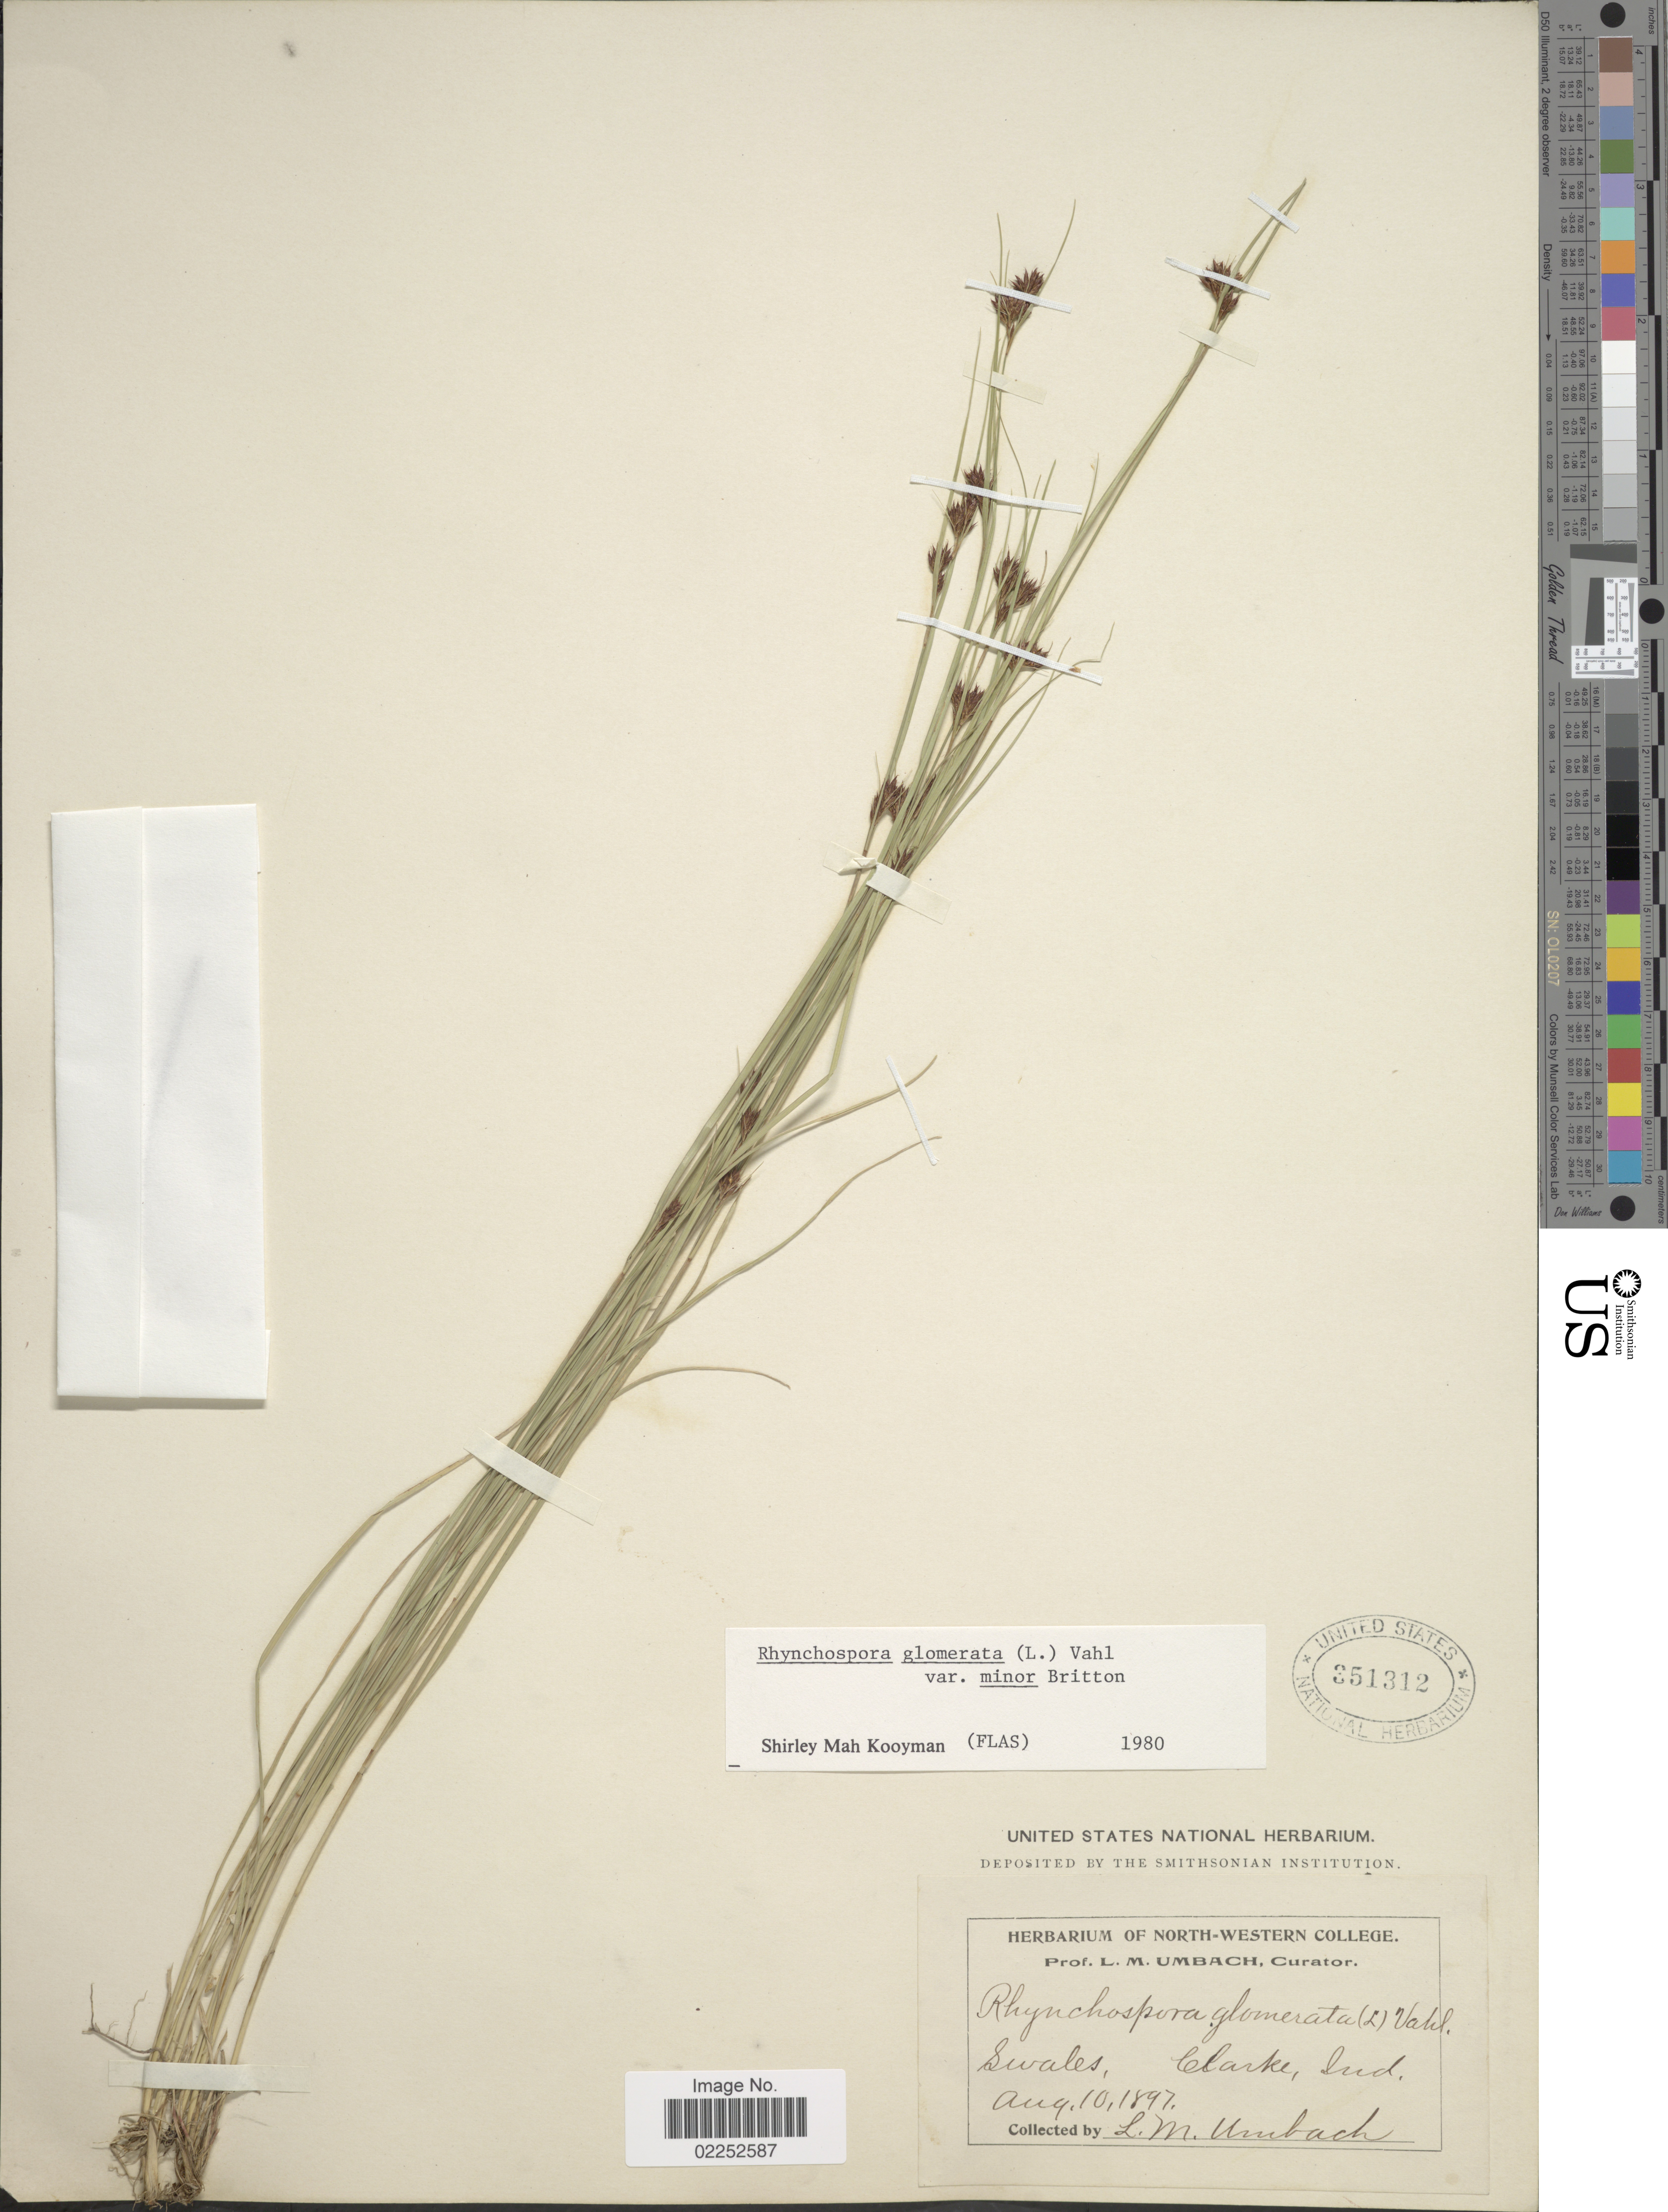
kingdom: Plantae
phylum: Tracheophyta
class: Liliopsida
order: Poales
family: Cyperaceae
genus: Rhynchospora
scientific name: Rhynchospora capitellata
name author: (Michx.) Vahl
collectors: L. M. Umbach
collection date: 1897-08-10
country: United States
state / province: Indiana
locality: Swales, Clarke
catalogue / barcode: US 351312